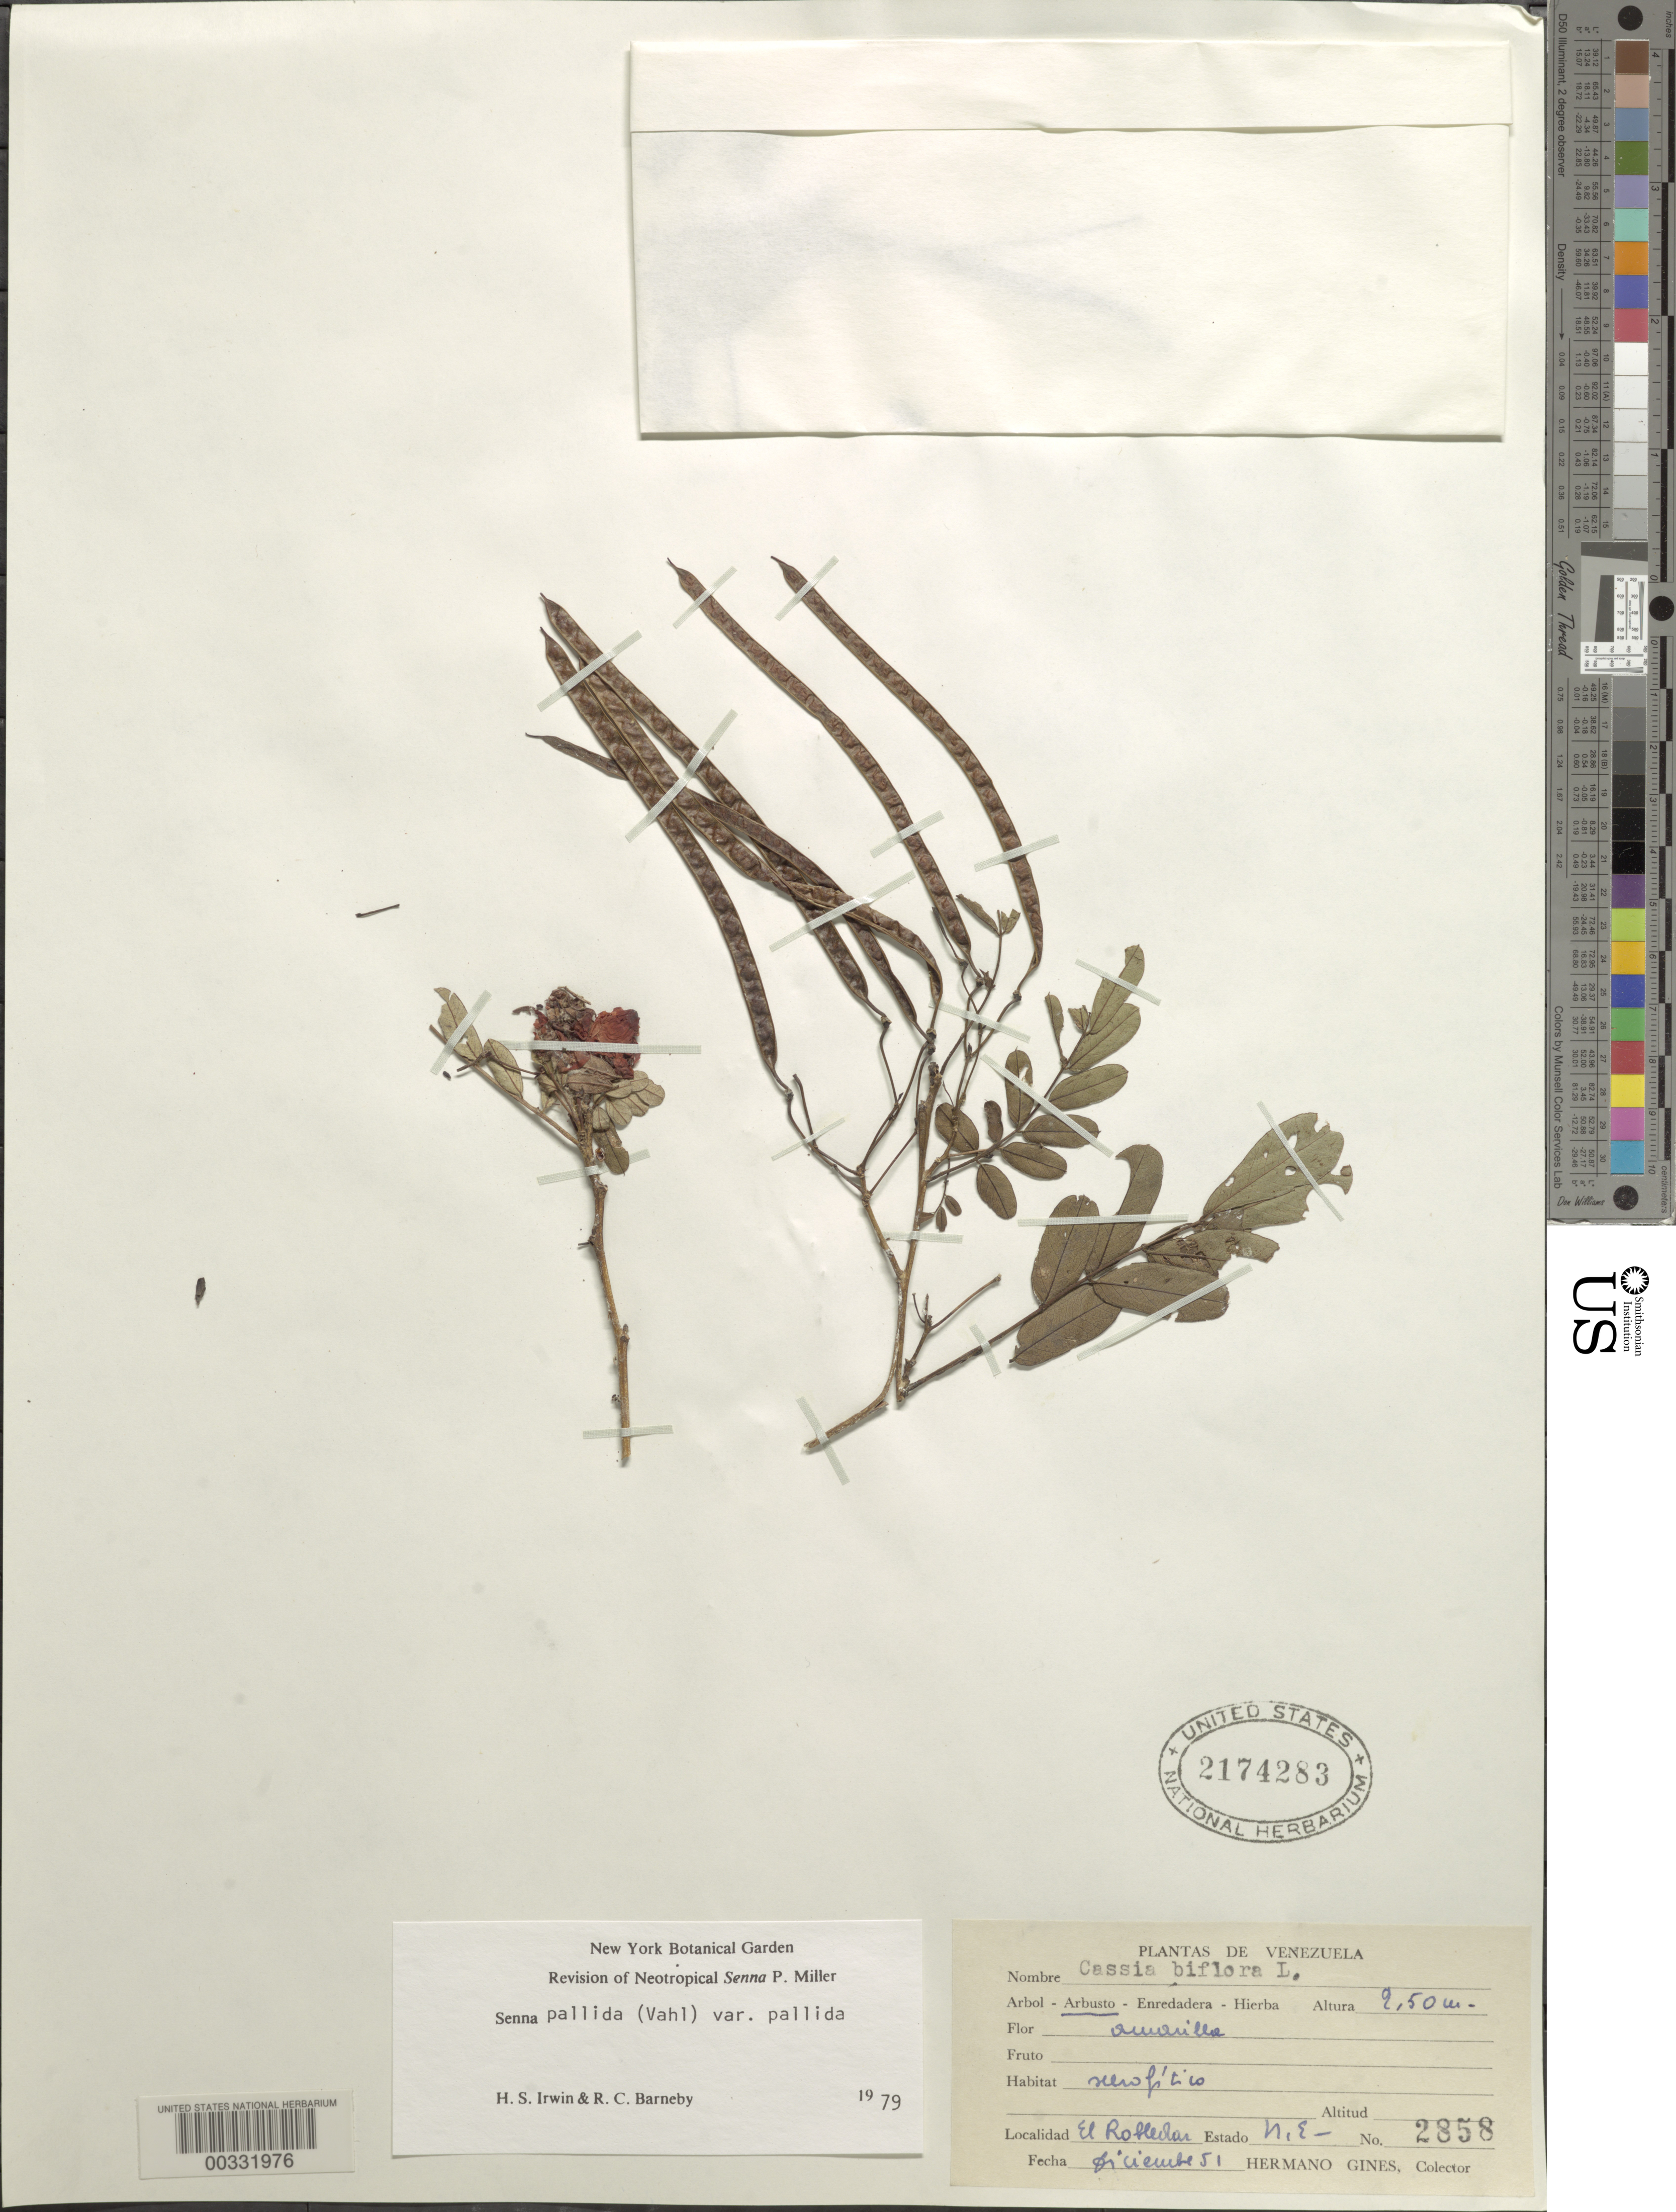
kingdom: Plantae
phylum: Tracheophyta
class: Magnoliopsida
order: Fabales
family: Fabaceae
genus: Senna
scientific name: Senna pallida var. pallida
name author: (Vahl) H.S. Irwin & Barneby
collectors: Bro. Gines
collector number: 2858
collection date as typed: Dec 1951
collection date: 1951-12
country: Venezuela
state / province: Nueva Esparta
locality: El robledar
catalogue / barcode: US 2174283